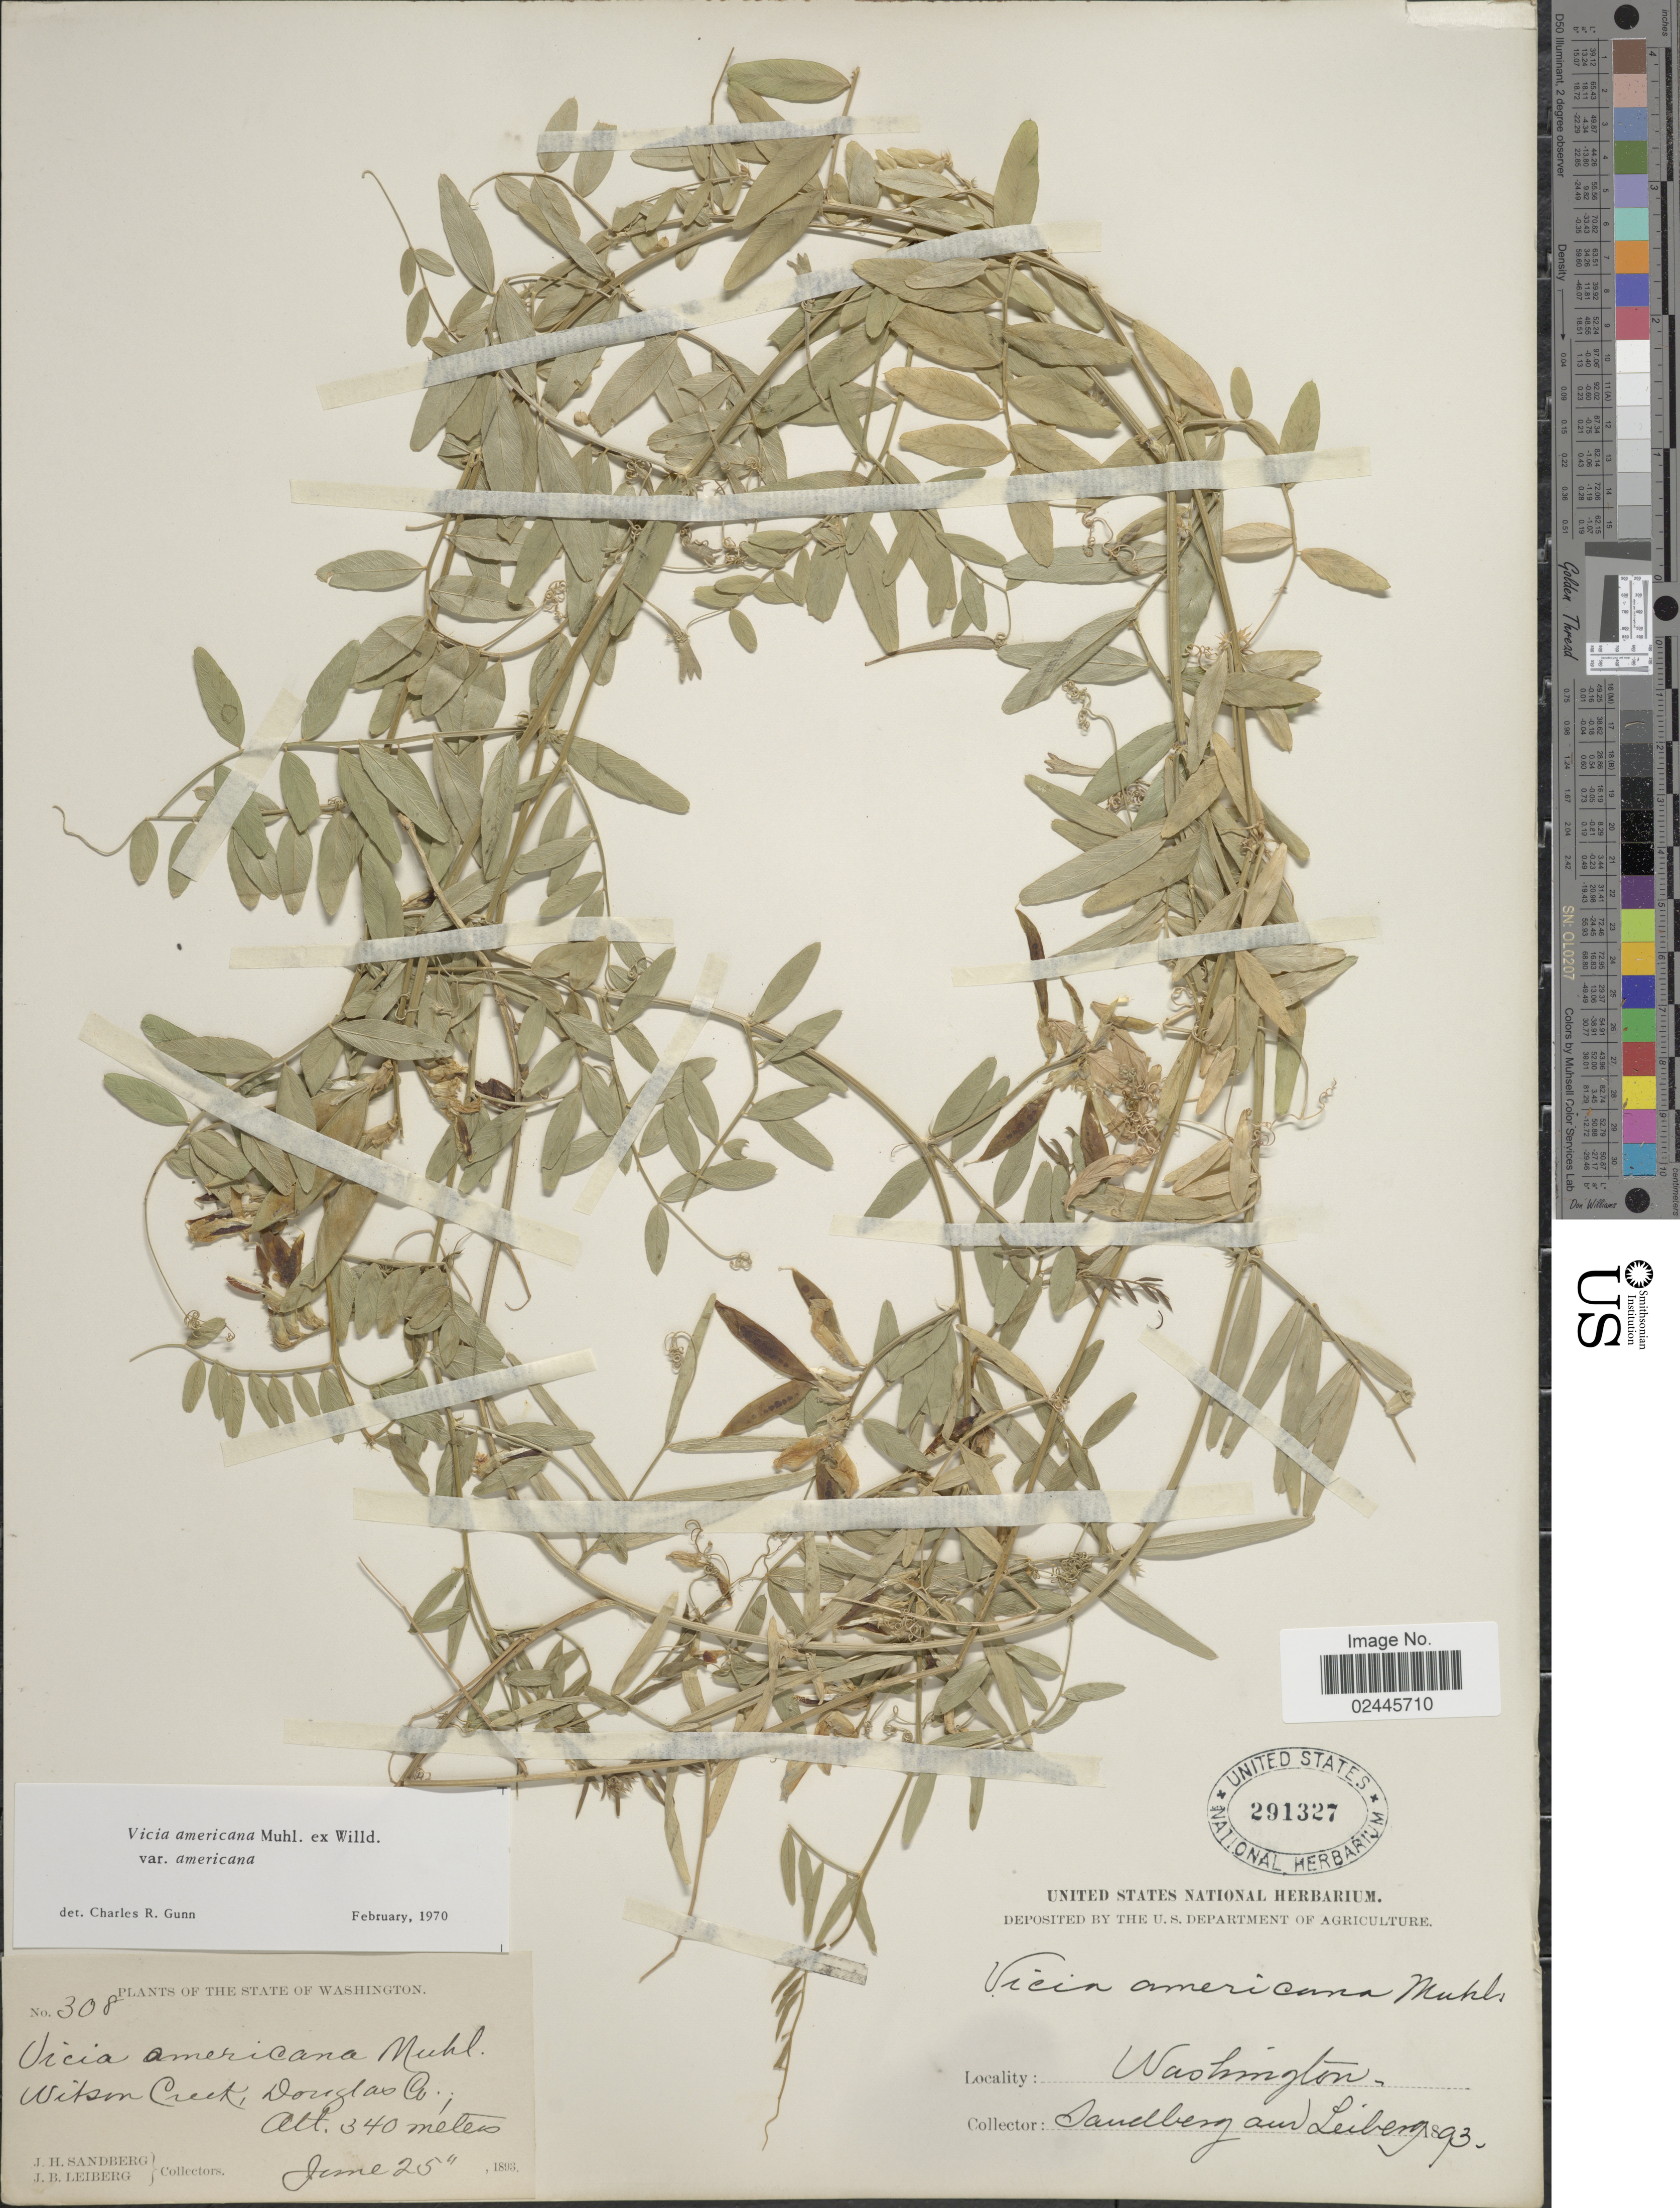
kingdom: Plantae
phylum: Tracheophyta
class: Magnoliopsida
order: Fabales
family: Fabaceae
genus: Vicia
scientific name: Vicia americana var. americana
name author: Muhl. ex Willd.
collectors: J. H. Sandberg & J. B. Leiberg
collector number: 308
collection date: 1893-06-25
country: United States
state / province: Washington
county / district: Douglas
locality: Watson Creek, Douglas Co.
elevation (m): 340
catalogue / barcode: US 291327